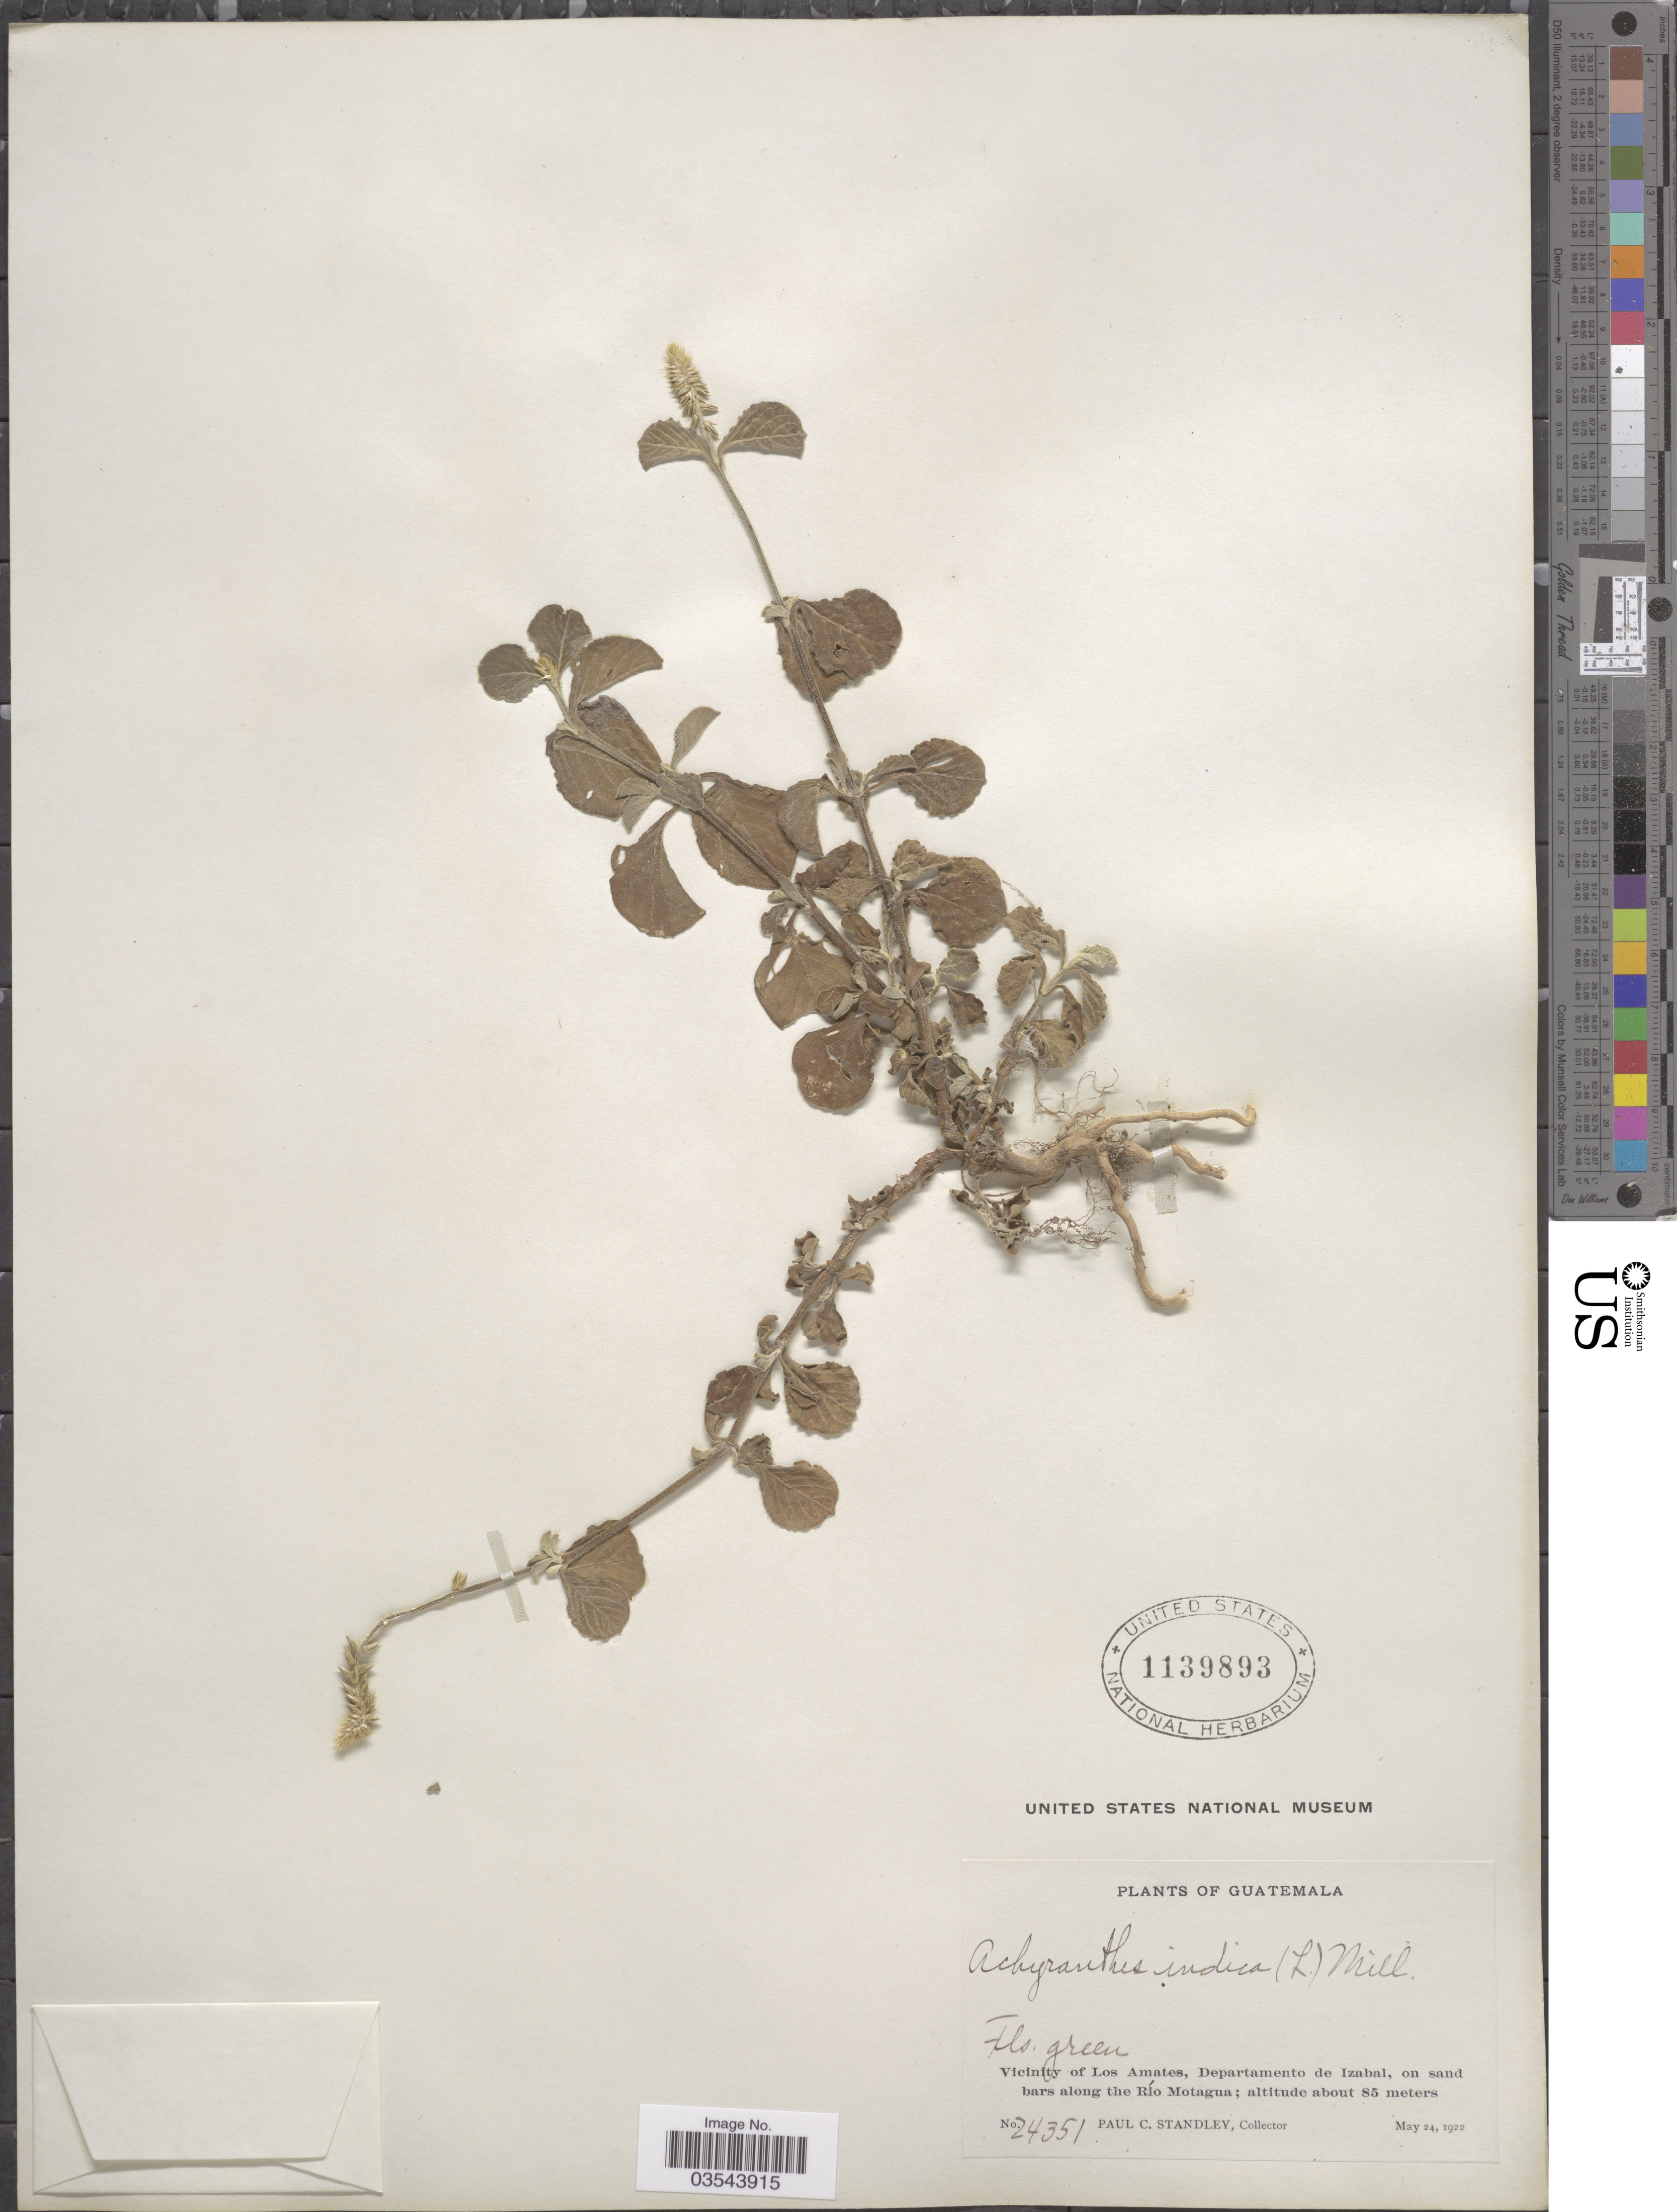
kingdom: Plantae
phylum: Tracheophyta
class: Magnoliopsida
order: Caryophyllales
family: Amaranthaceae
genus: Achyranthes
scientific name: Achyranthes indica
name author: (L.) Mill.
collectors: P. C. Standley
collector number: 24351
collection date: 1922-05-24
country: Guatemala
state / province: Izabal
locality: Vicinity of Los Amates, Departamento de Izabal, on sand bars along the Río Motagua.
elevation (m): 85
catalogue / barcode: US 1139893